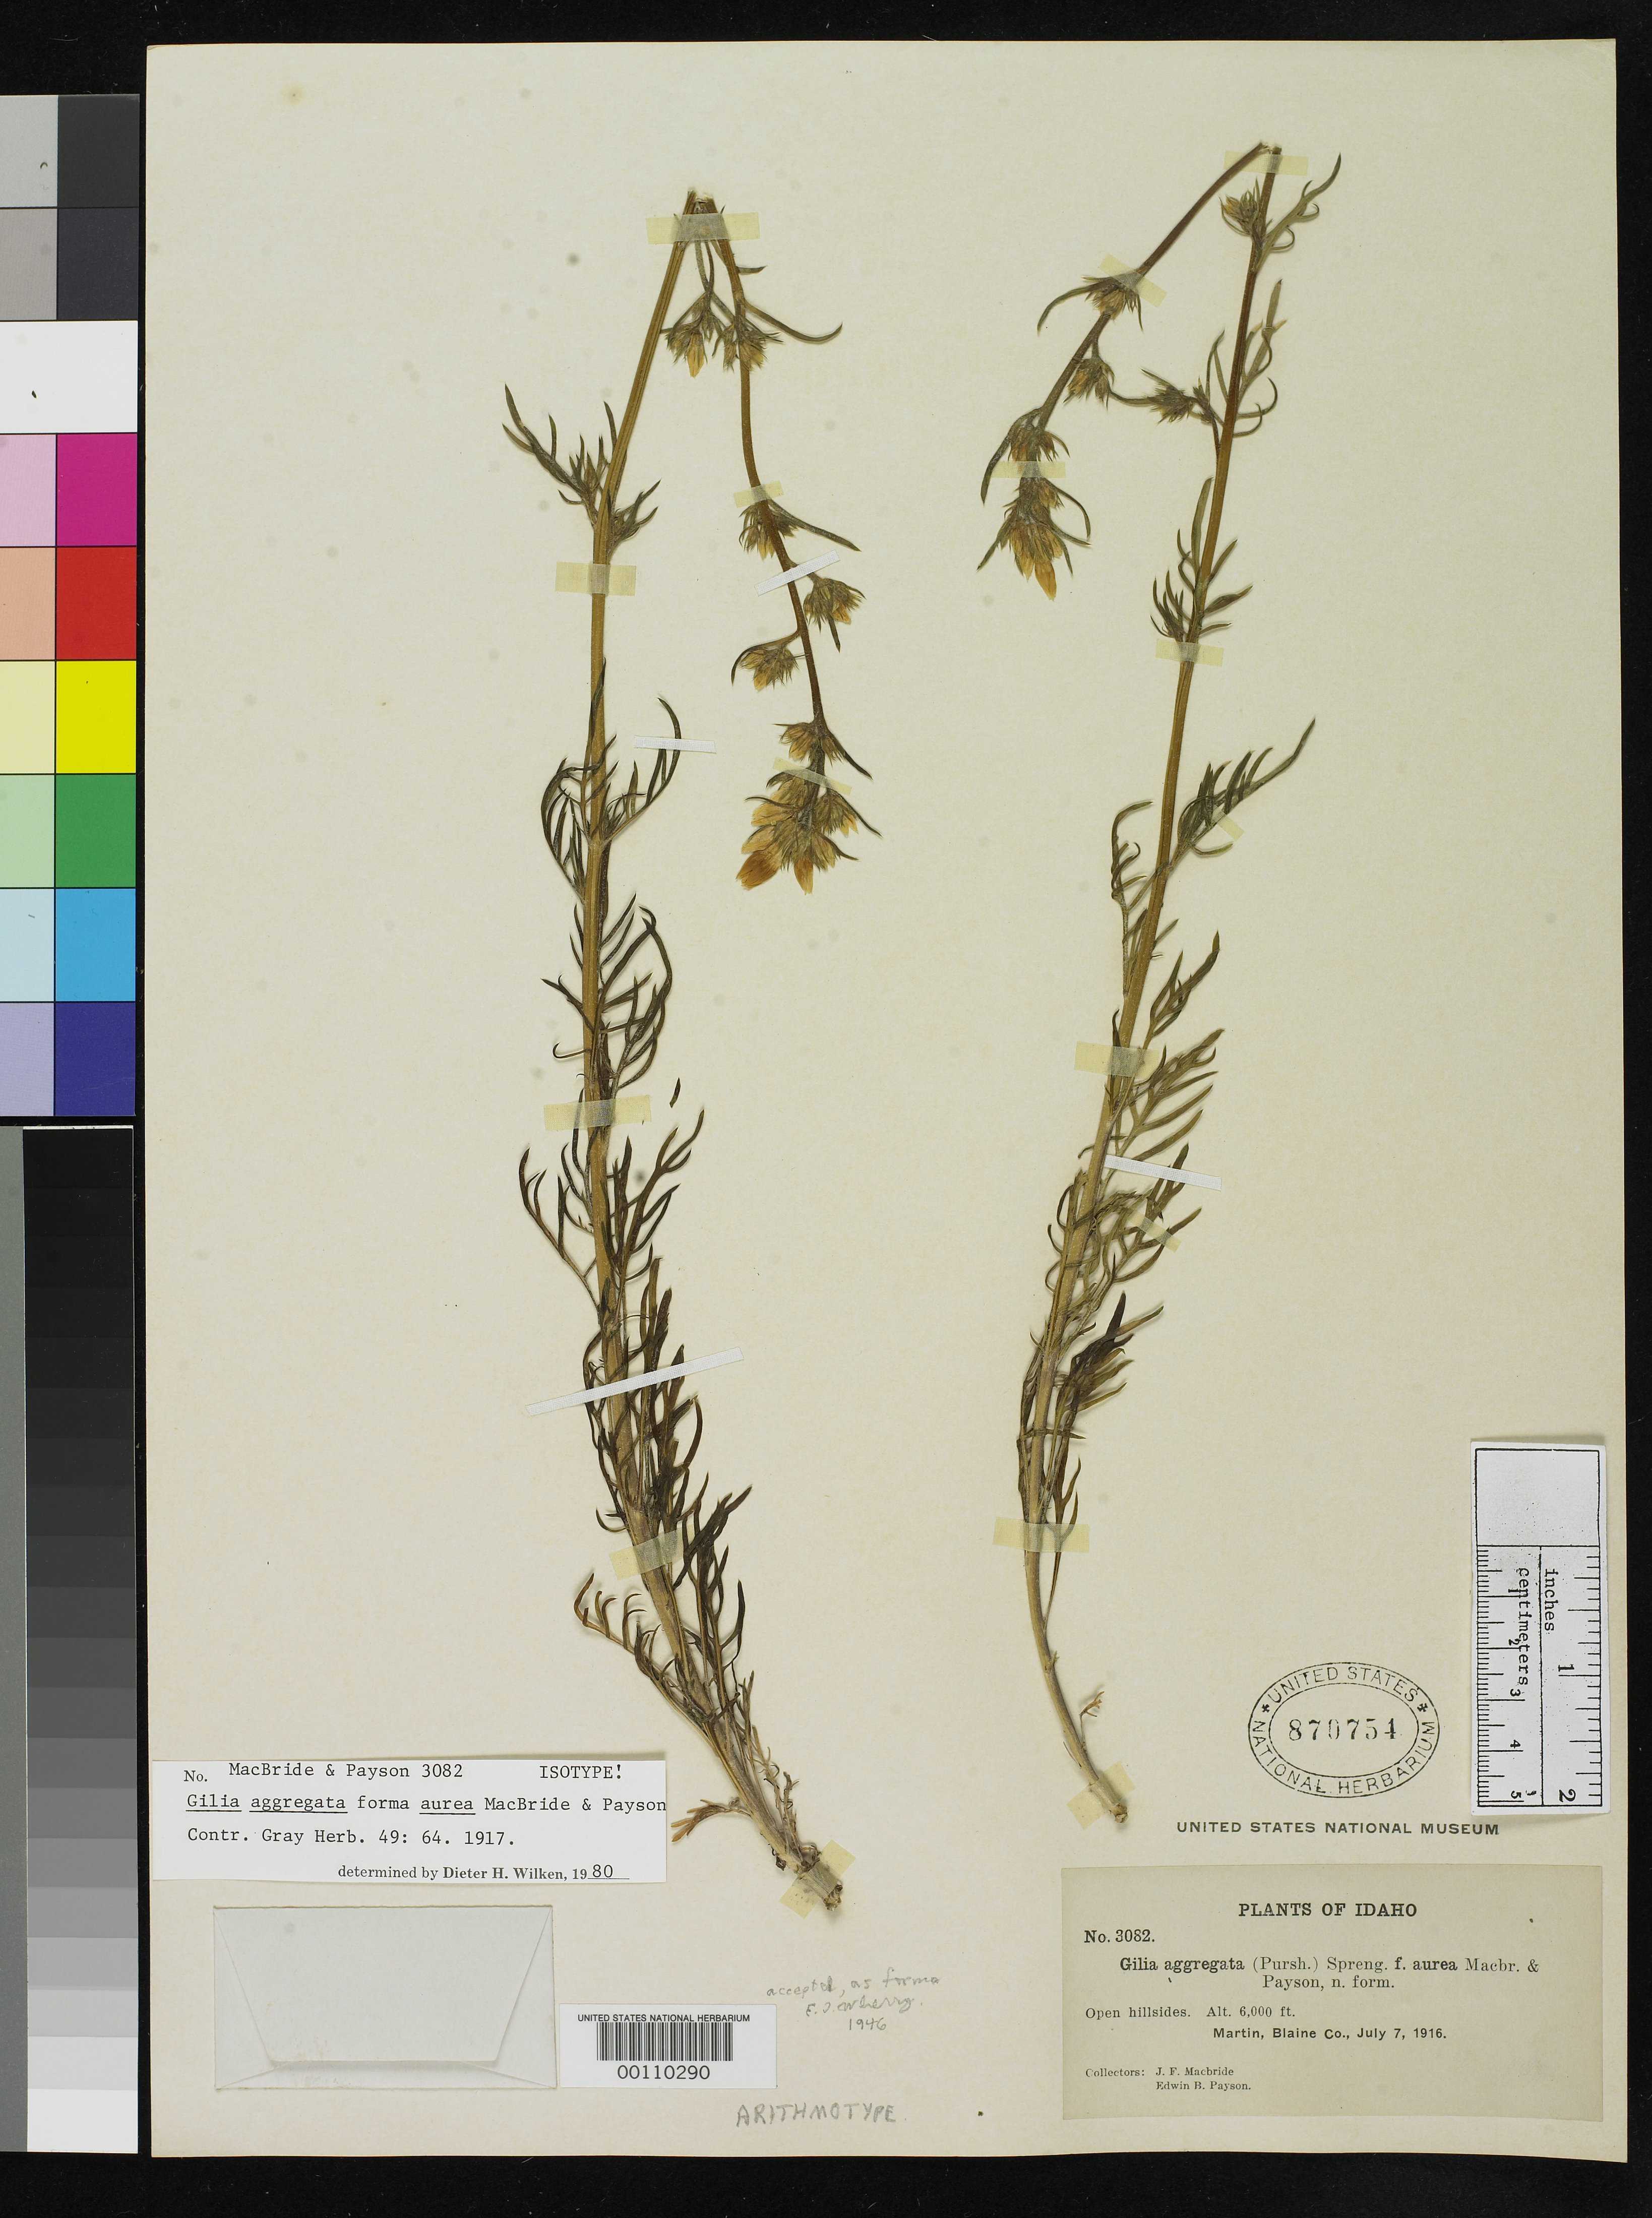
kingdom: Plantae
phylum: Tracheophyta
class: Magnoliopsida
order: Ericales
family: Polemoniaceae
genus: Gilia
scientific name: Gilia aggregata f. aurea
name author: J.F. Macbr. & Payson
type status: Isotype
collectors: J. F. Macbride & E. B. Payson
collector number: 3082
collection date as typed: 07 Jul 1916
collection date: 1916-07-07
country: United States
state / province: Idaho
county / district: Blaine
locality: Martin.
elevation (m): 1829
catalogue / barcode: US 870754